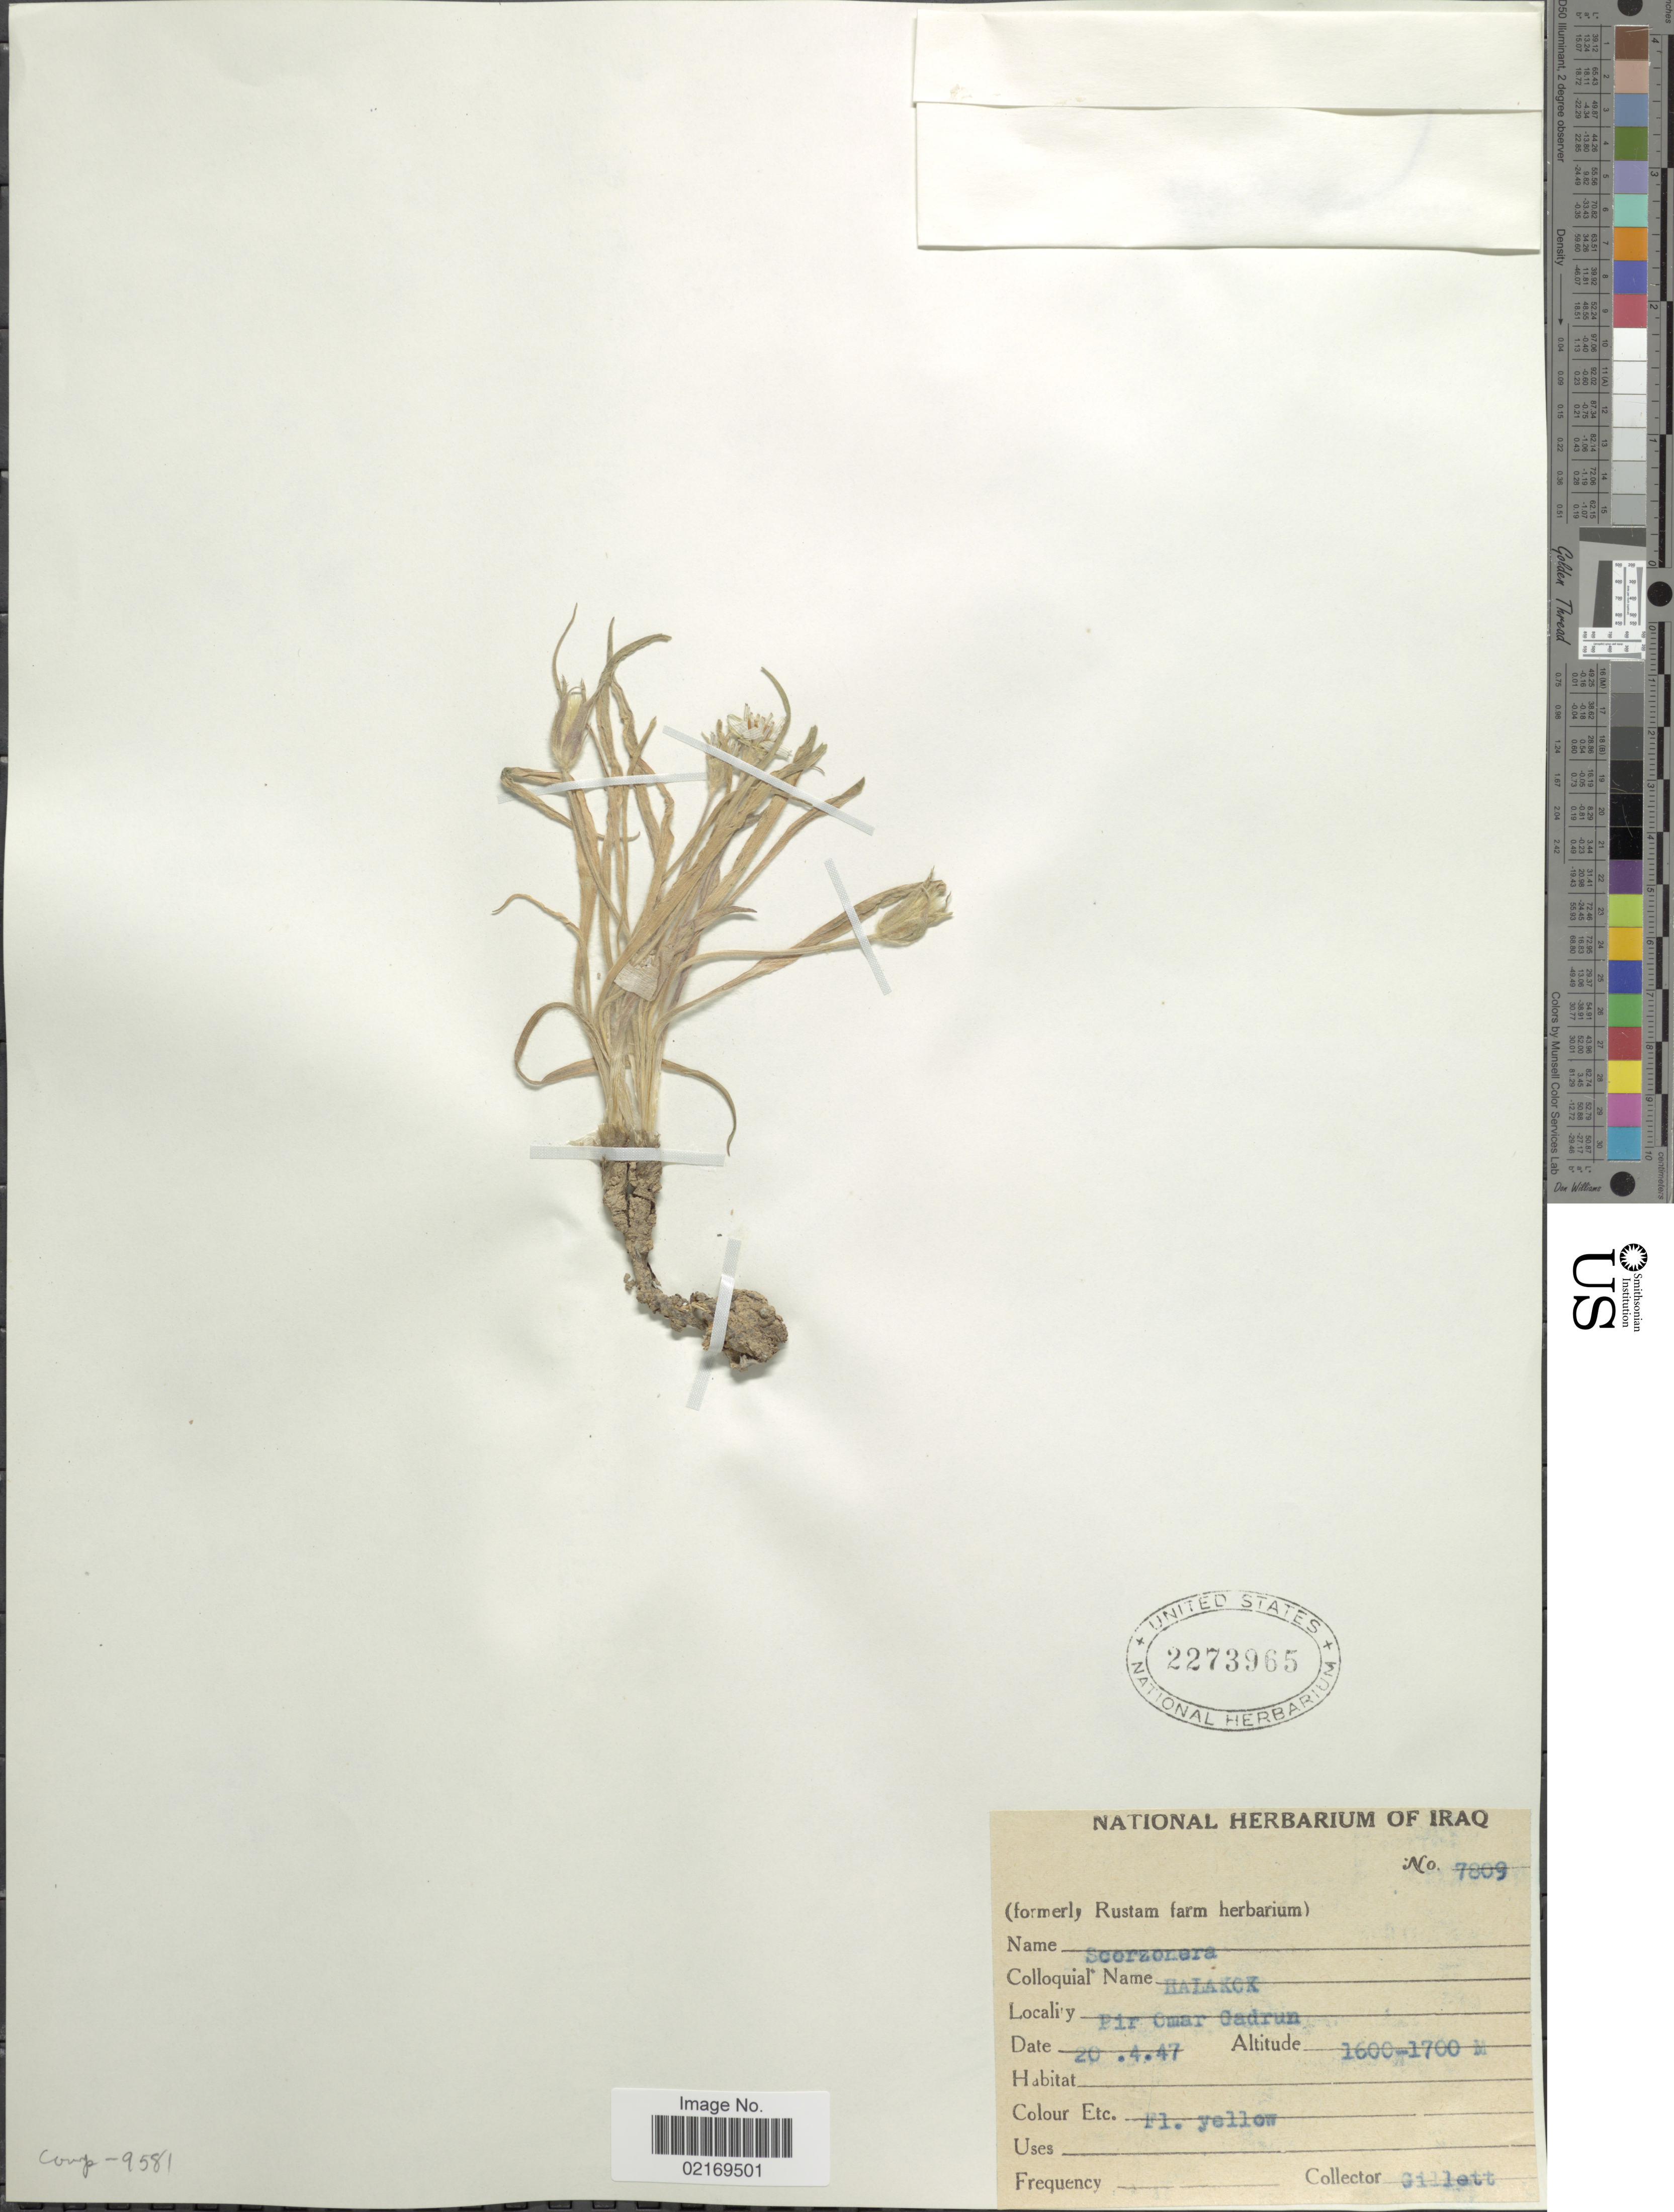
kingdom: Plantae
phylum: Tracheophyta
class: Magnoliopsida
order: Asterales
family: Asteraceae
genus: Scorzonera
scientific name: Scorzonera sp.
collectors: Gillett, --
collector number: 7809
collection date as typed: Transcribed d/m/y: 20/4/47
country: Iraq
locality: Pir Omar Gadrun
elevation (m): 1600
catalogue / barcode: US 2273965